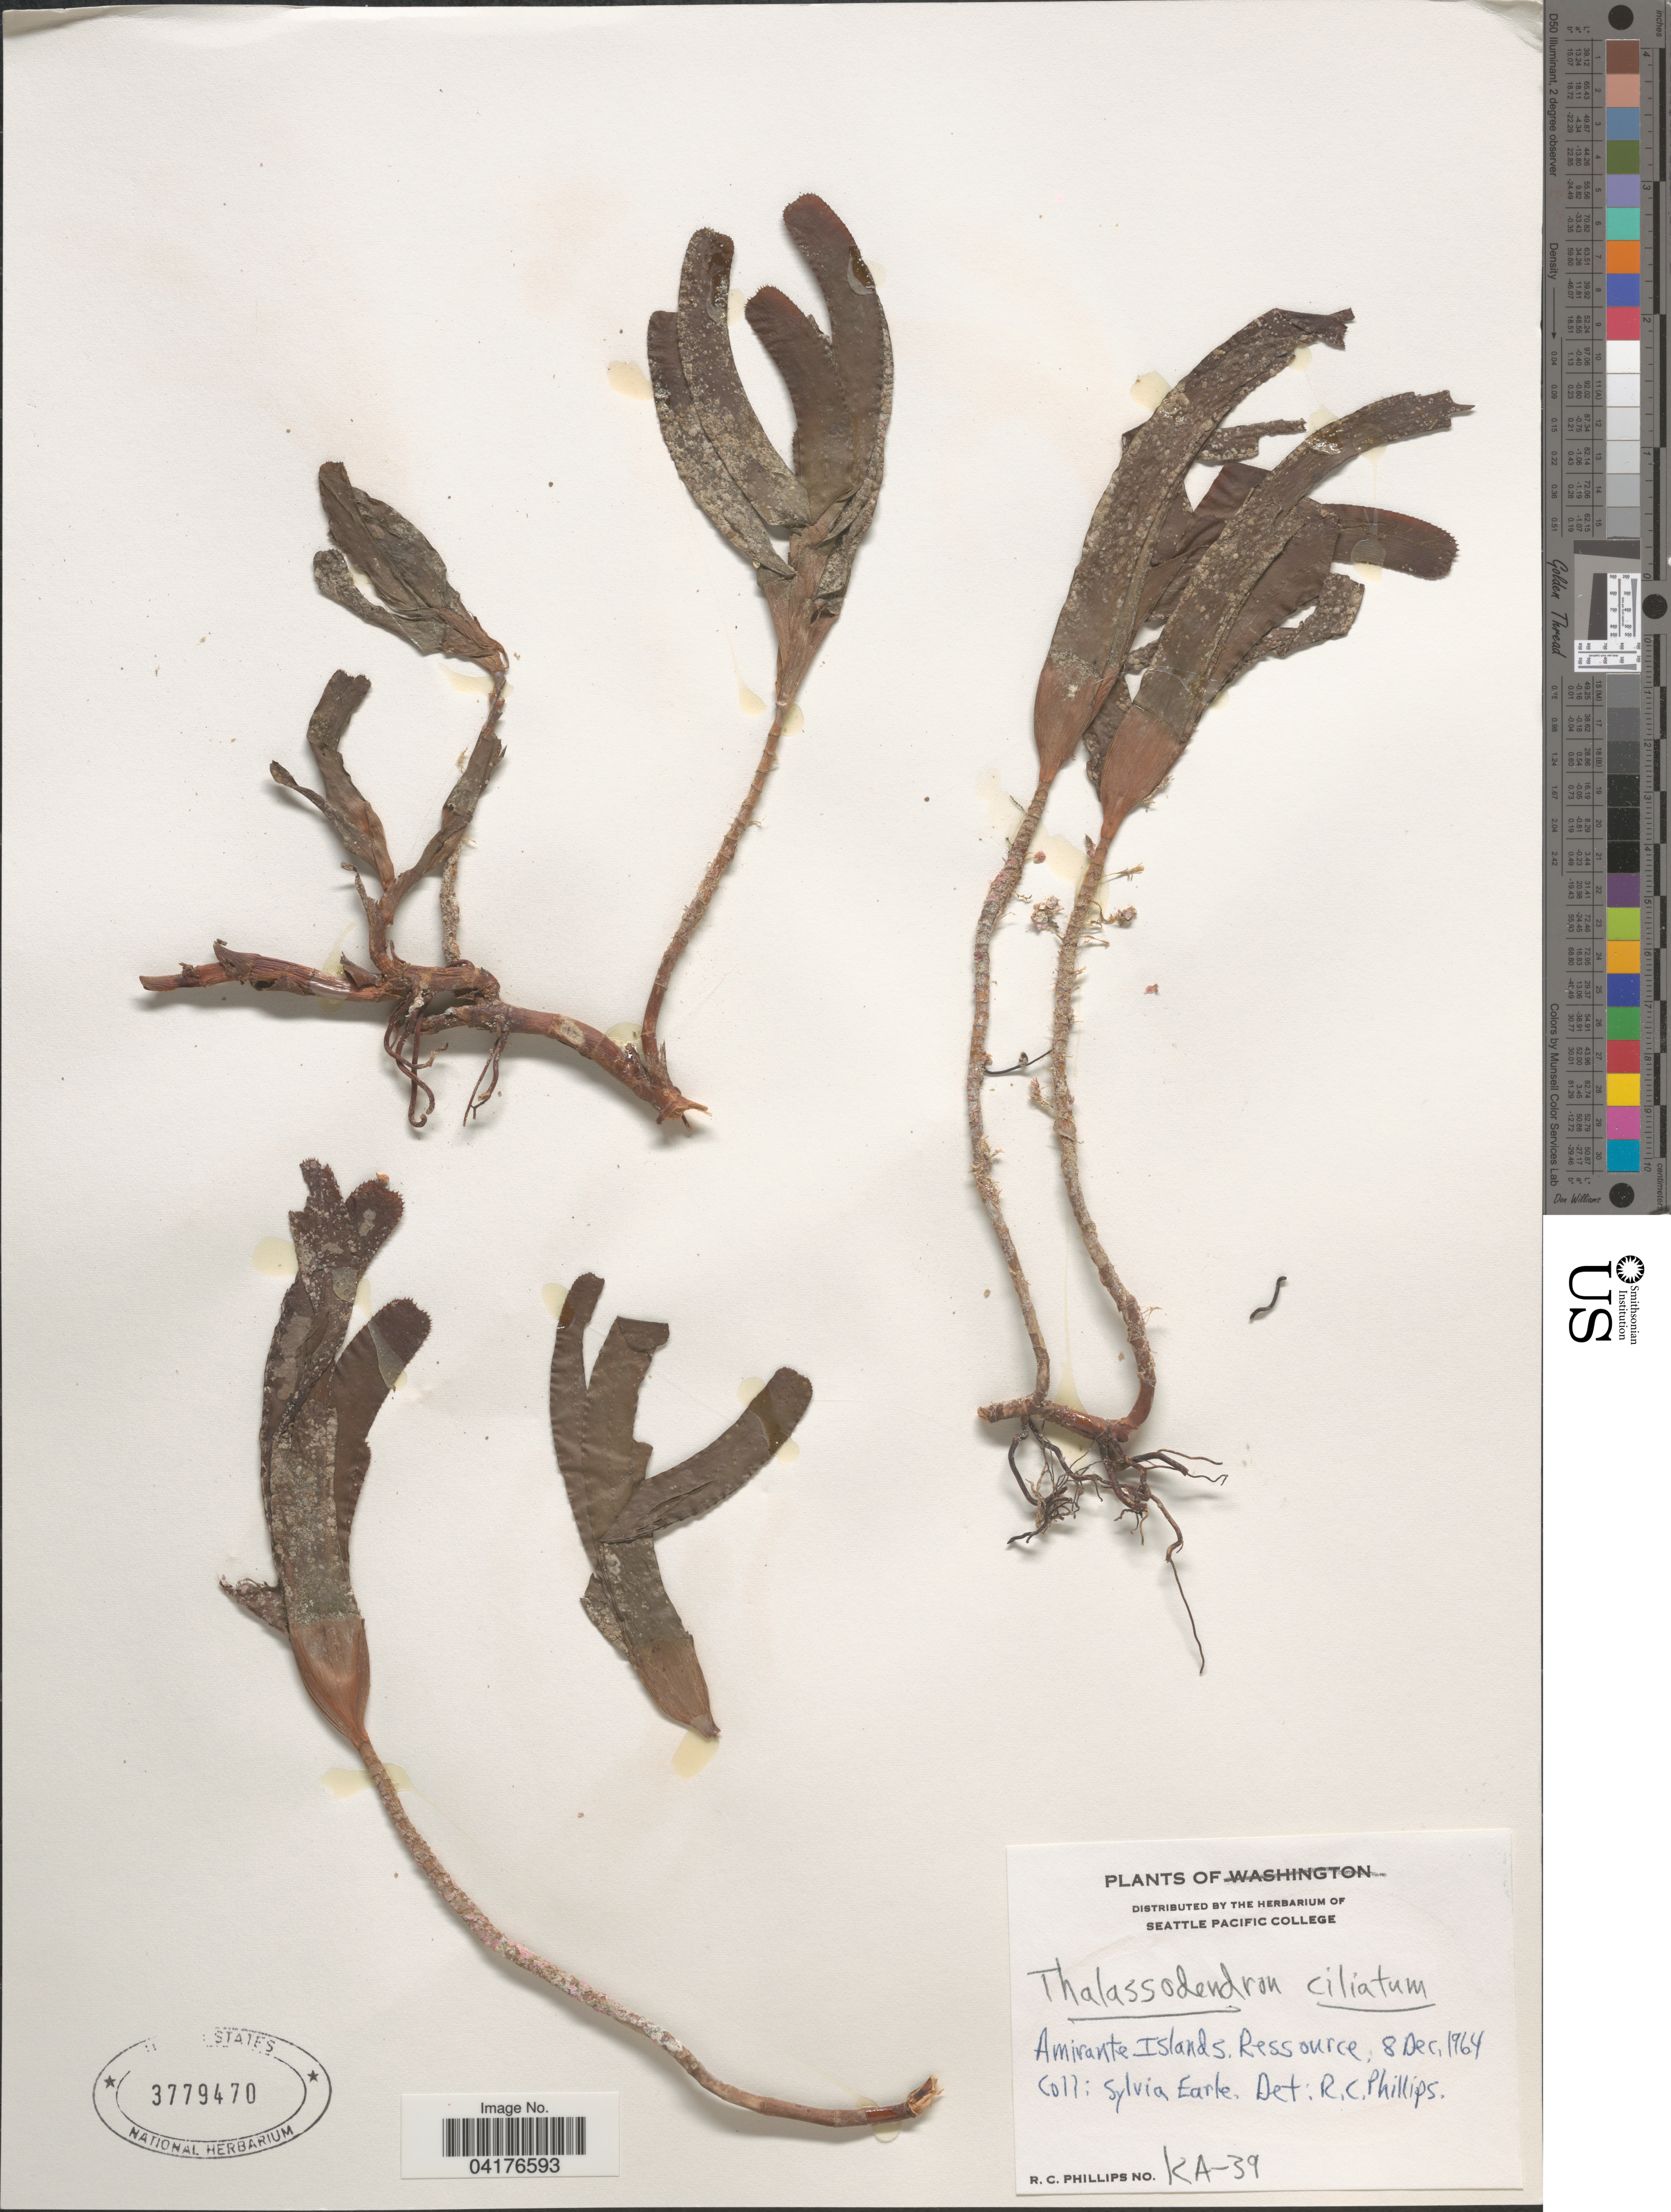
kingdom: Plantae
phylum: Tracheophyta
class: Liliopsida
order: Alismatales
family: Cymodoceaceae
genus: Thalassodendron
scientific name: Thalassodendron ciliatum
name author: (Forssk.) Hartog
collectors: S. A. Earle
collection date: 1964-12-08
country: Seychelles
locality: Amirante Islands, Ressource.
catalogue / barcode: US 3779470